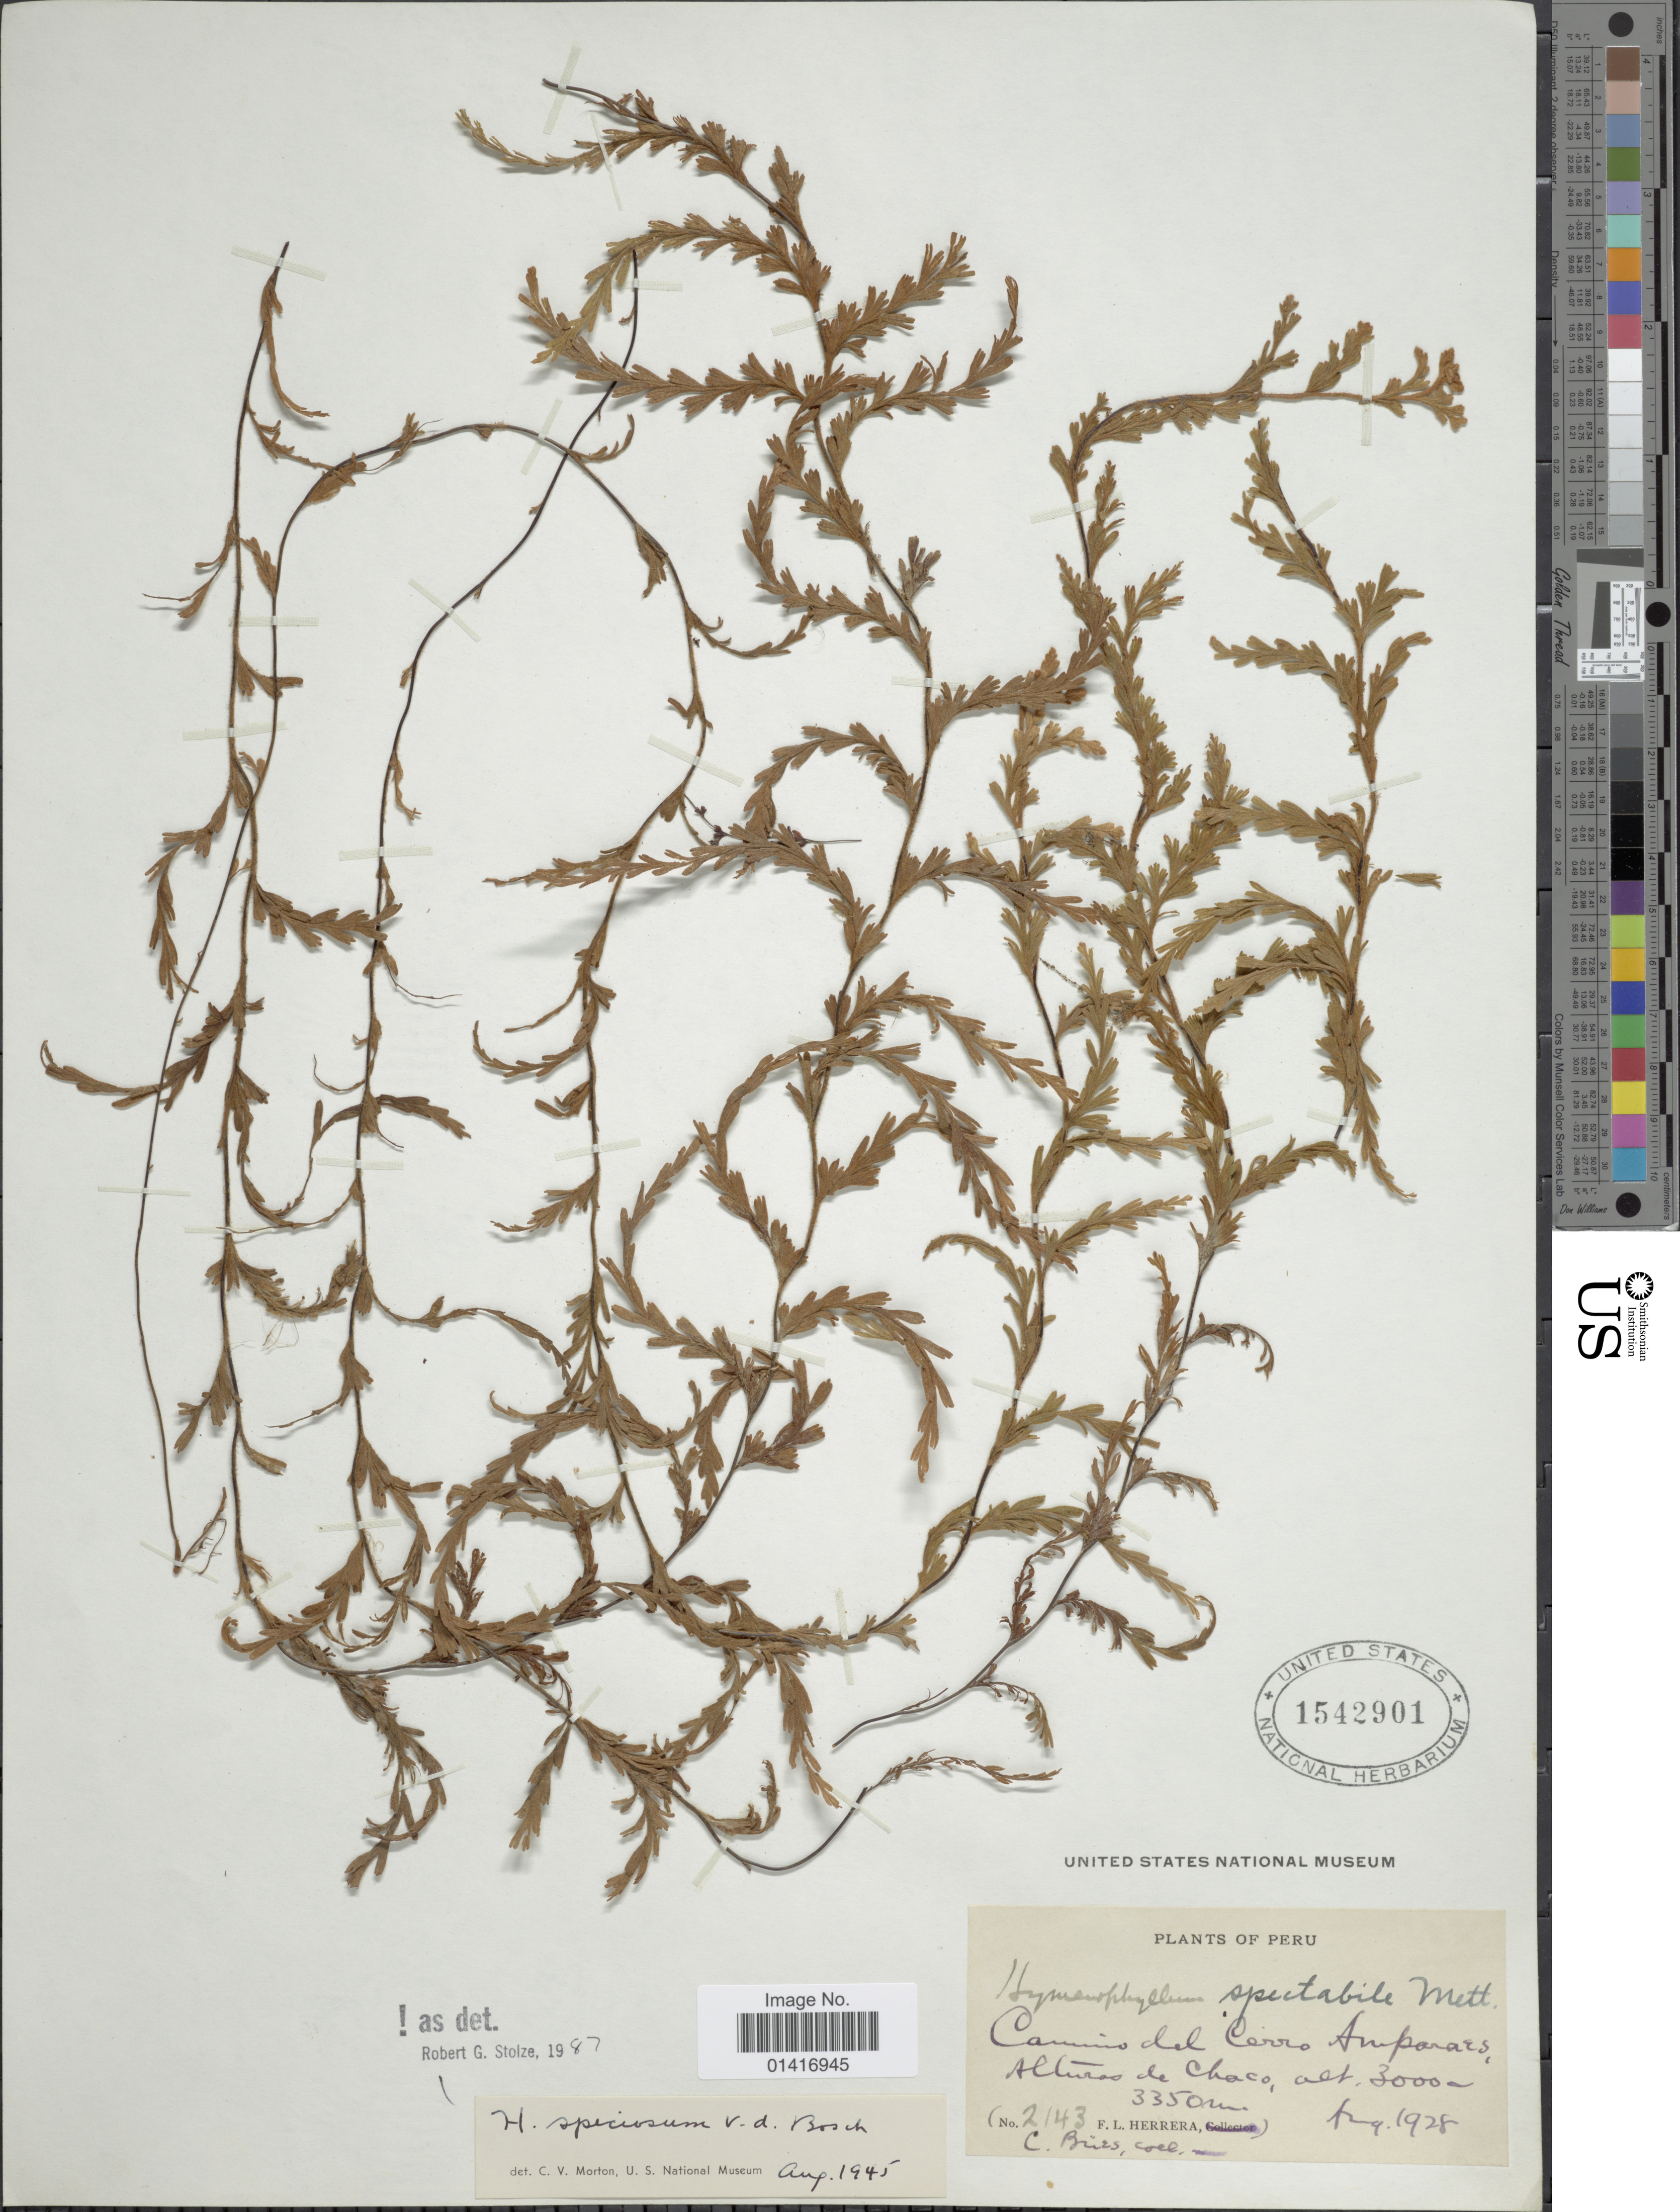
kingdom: Plantae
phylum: Tracheophyta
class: Polypodiopsida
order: Hymenophyllales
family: Hymenophyllaceae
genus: Hymenophyllum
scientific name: Hymenophyllum speciosum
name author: Bosch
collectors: C. Bues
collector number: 2143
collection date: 1928-08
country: Peru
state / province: Cusco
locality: Camino del Cerro Amparaes. Alturas de Chaco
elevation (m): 3000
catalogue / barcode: US 1542901